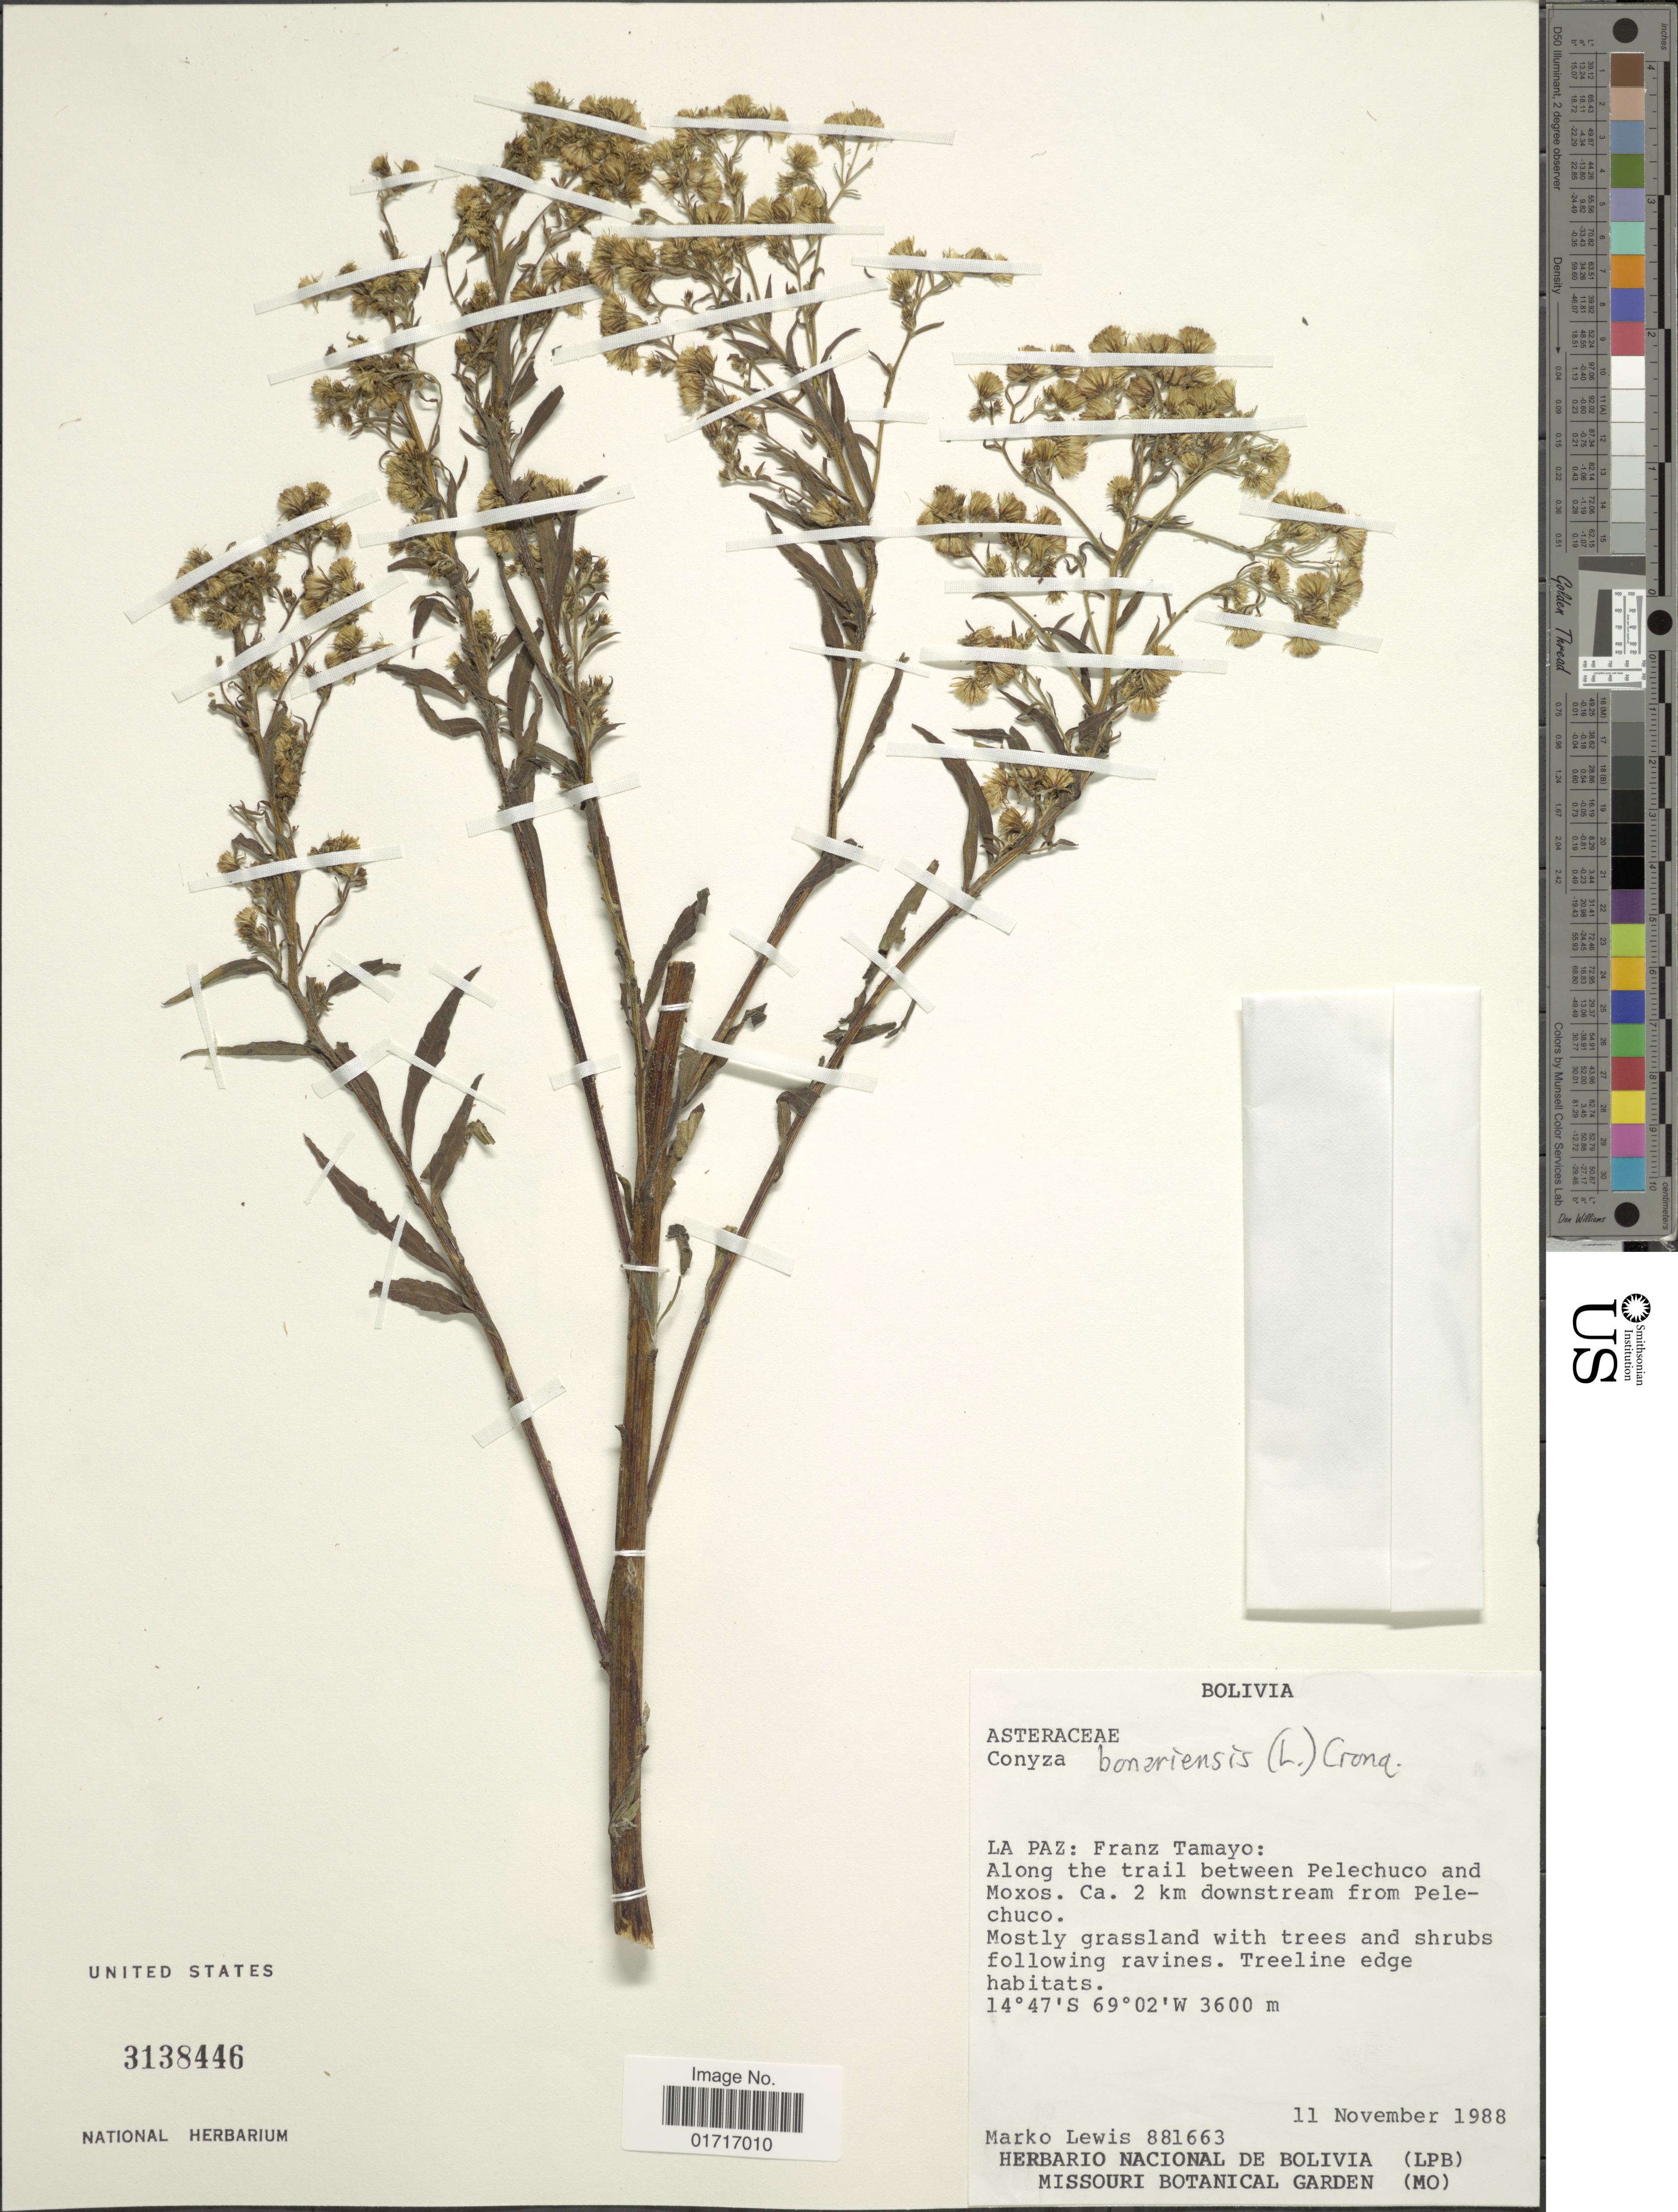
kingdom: Plantae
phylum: Tracheophyta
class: Magnoliopsida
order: Asterales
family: Asteraceae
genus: Conyza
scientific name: Conyza bonariensis var. leiotheca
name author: (S.F. Blake) Cuatrec.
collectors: M. A. Lewis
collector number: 881663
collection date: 1988-11-11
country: Bolivia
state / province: La Paz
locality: La Paz: Franz Tamayo. Along the trail between Pelechuco and Moxos. Ca. 2 km dowstream from Pelechuco.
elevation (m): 3600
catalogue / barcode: US 3138446